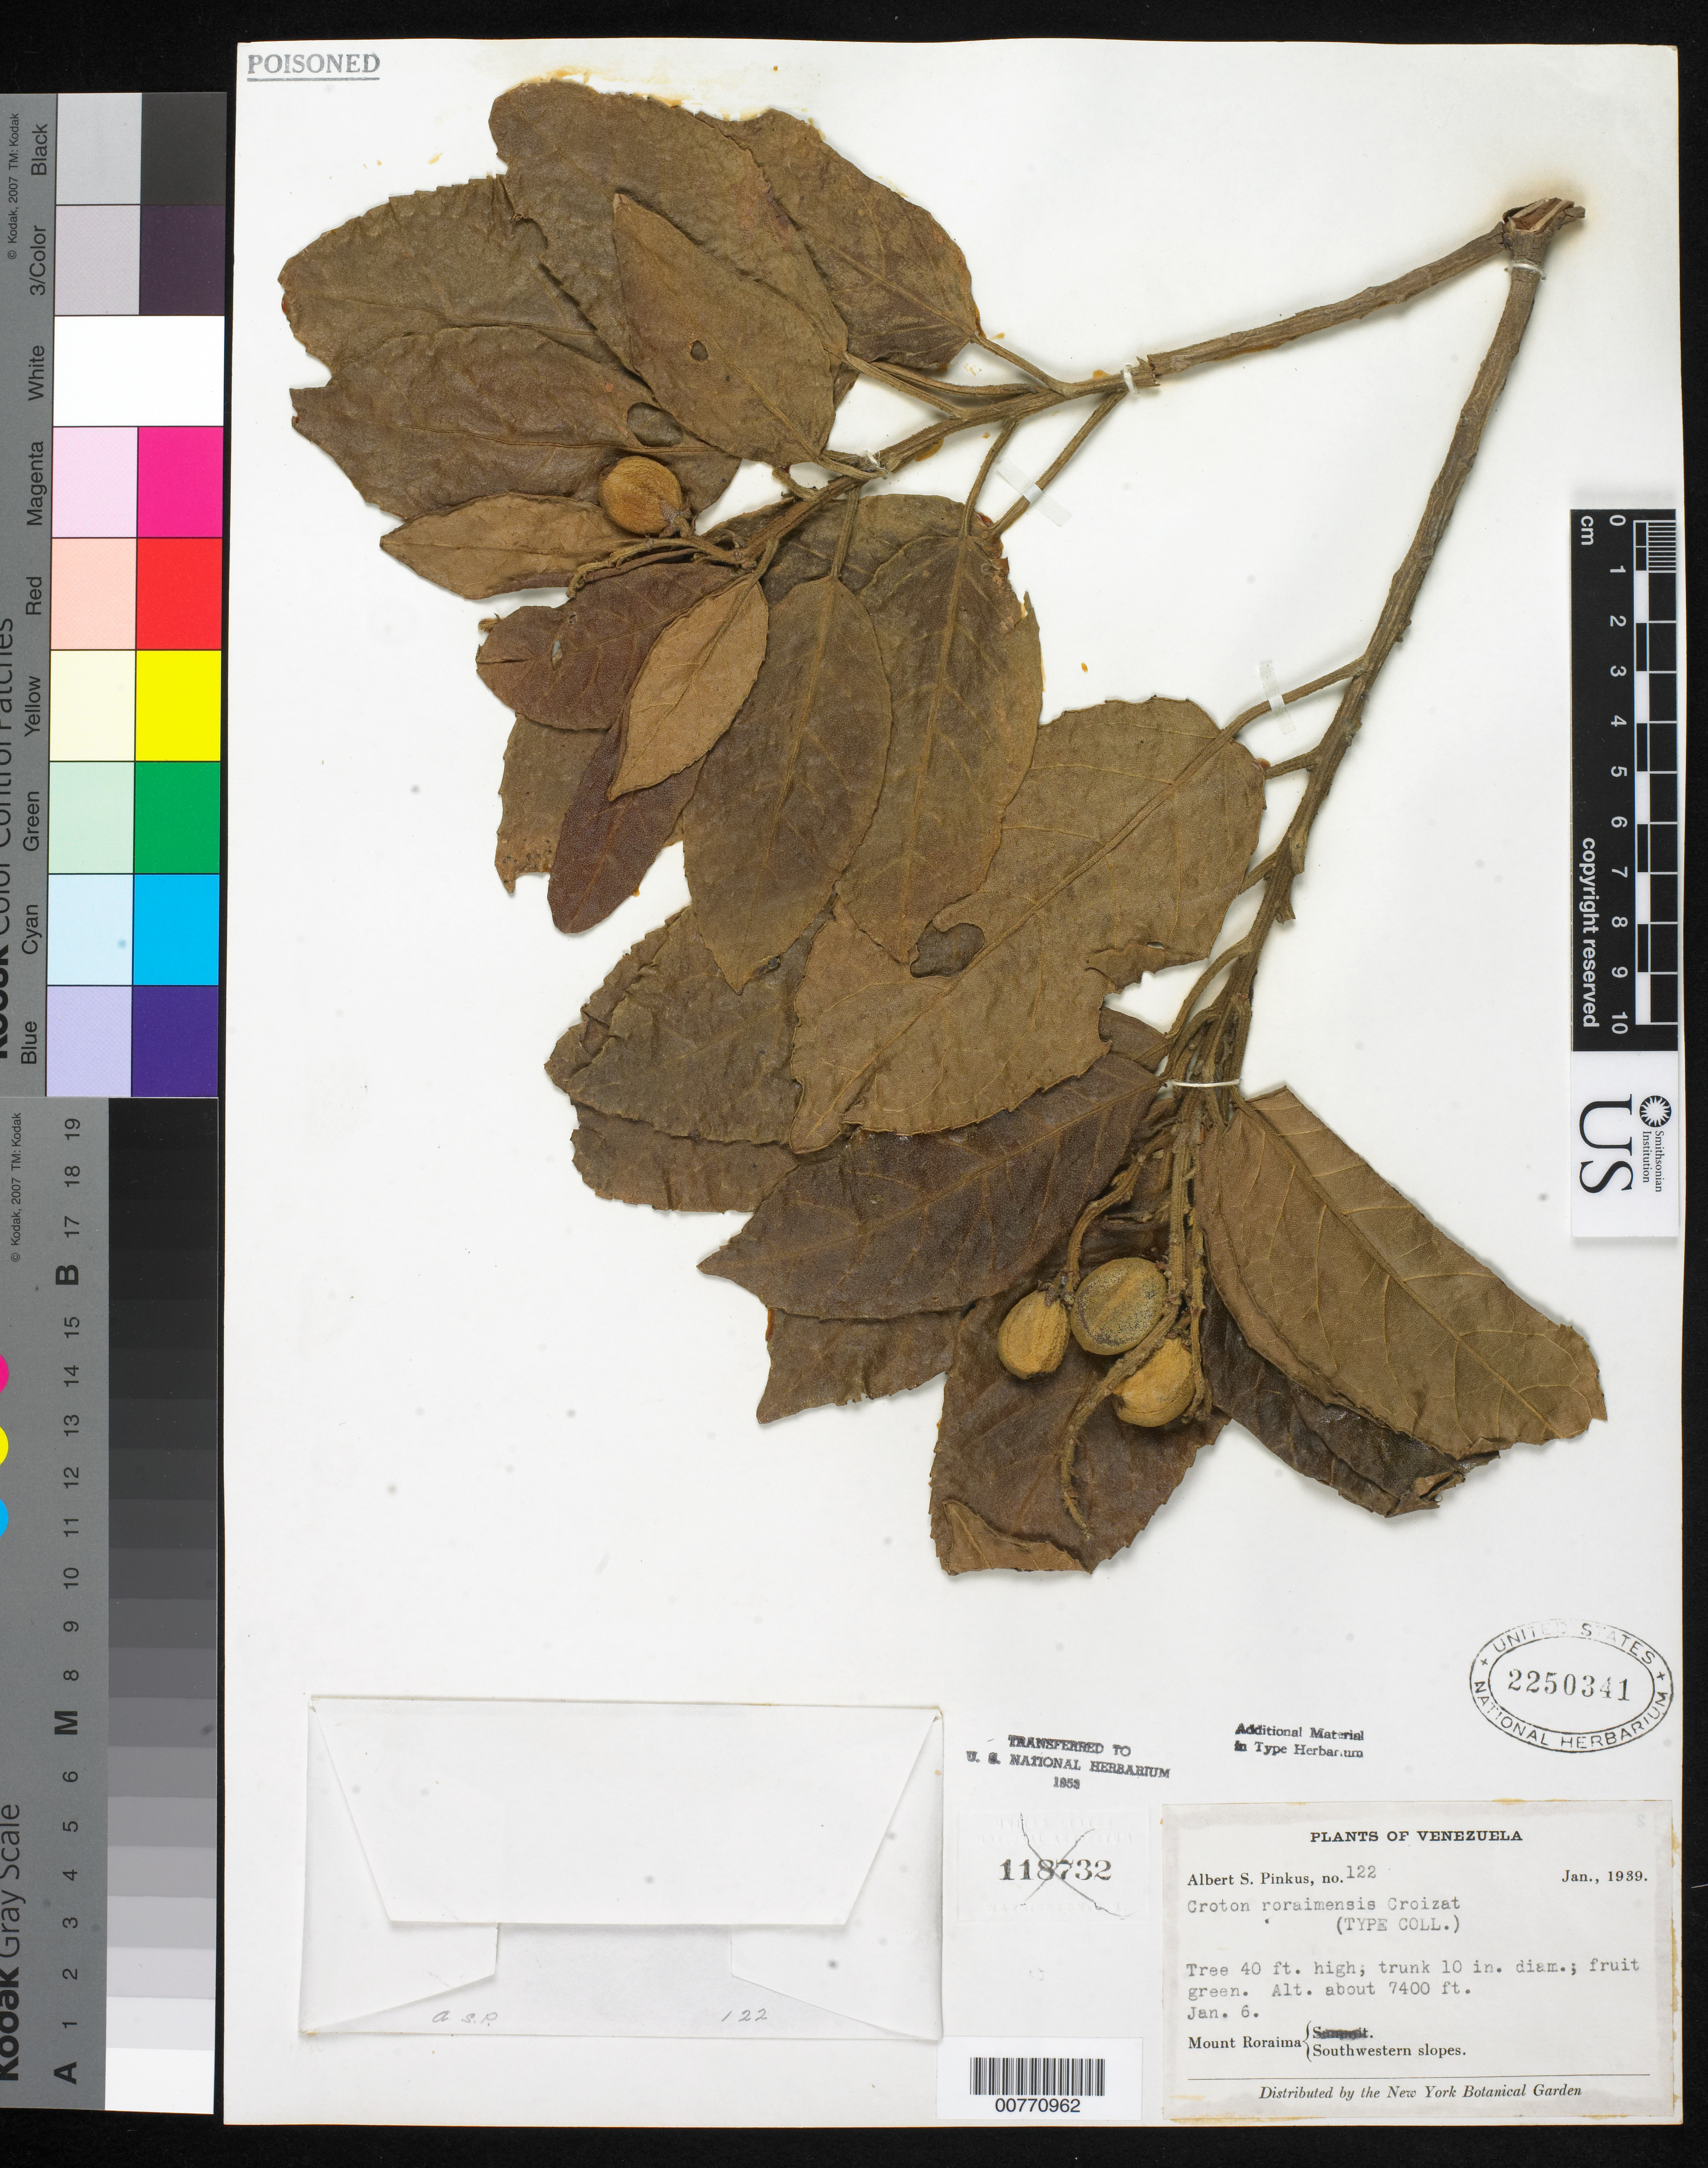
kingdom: Plantae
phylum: Tracheophyta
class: Magnoliopsida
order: Malpighiales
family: Euphorbiaceae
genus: Croton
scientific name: Croton roraimensis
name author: Croizat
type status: Isotype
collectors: A. Pinkus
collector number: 122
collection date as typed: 06 Jan 1939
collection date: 1939-01-06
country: Venezuela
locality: Mount Roraima, Southwestern slopes.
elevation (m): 2256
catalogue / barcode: US 2250341